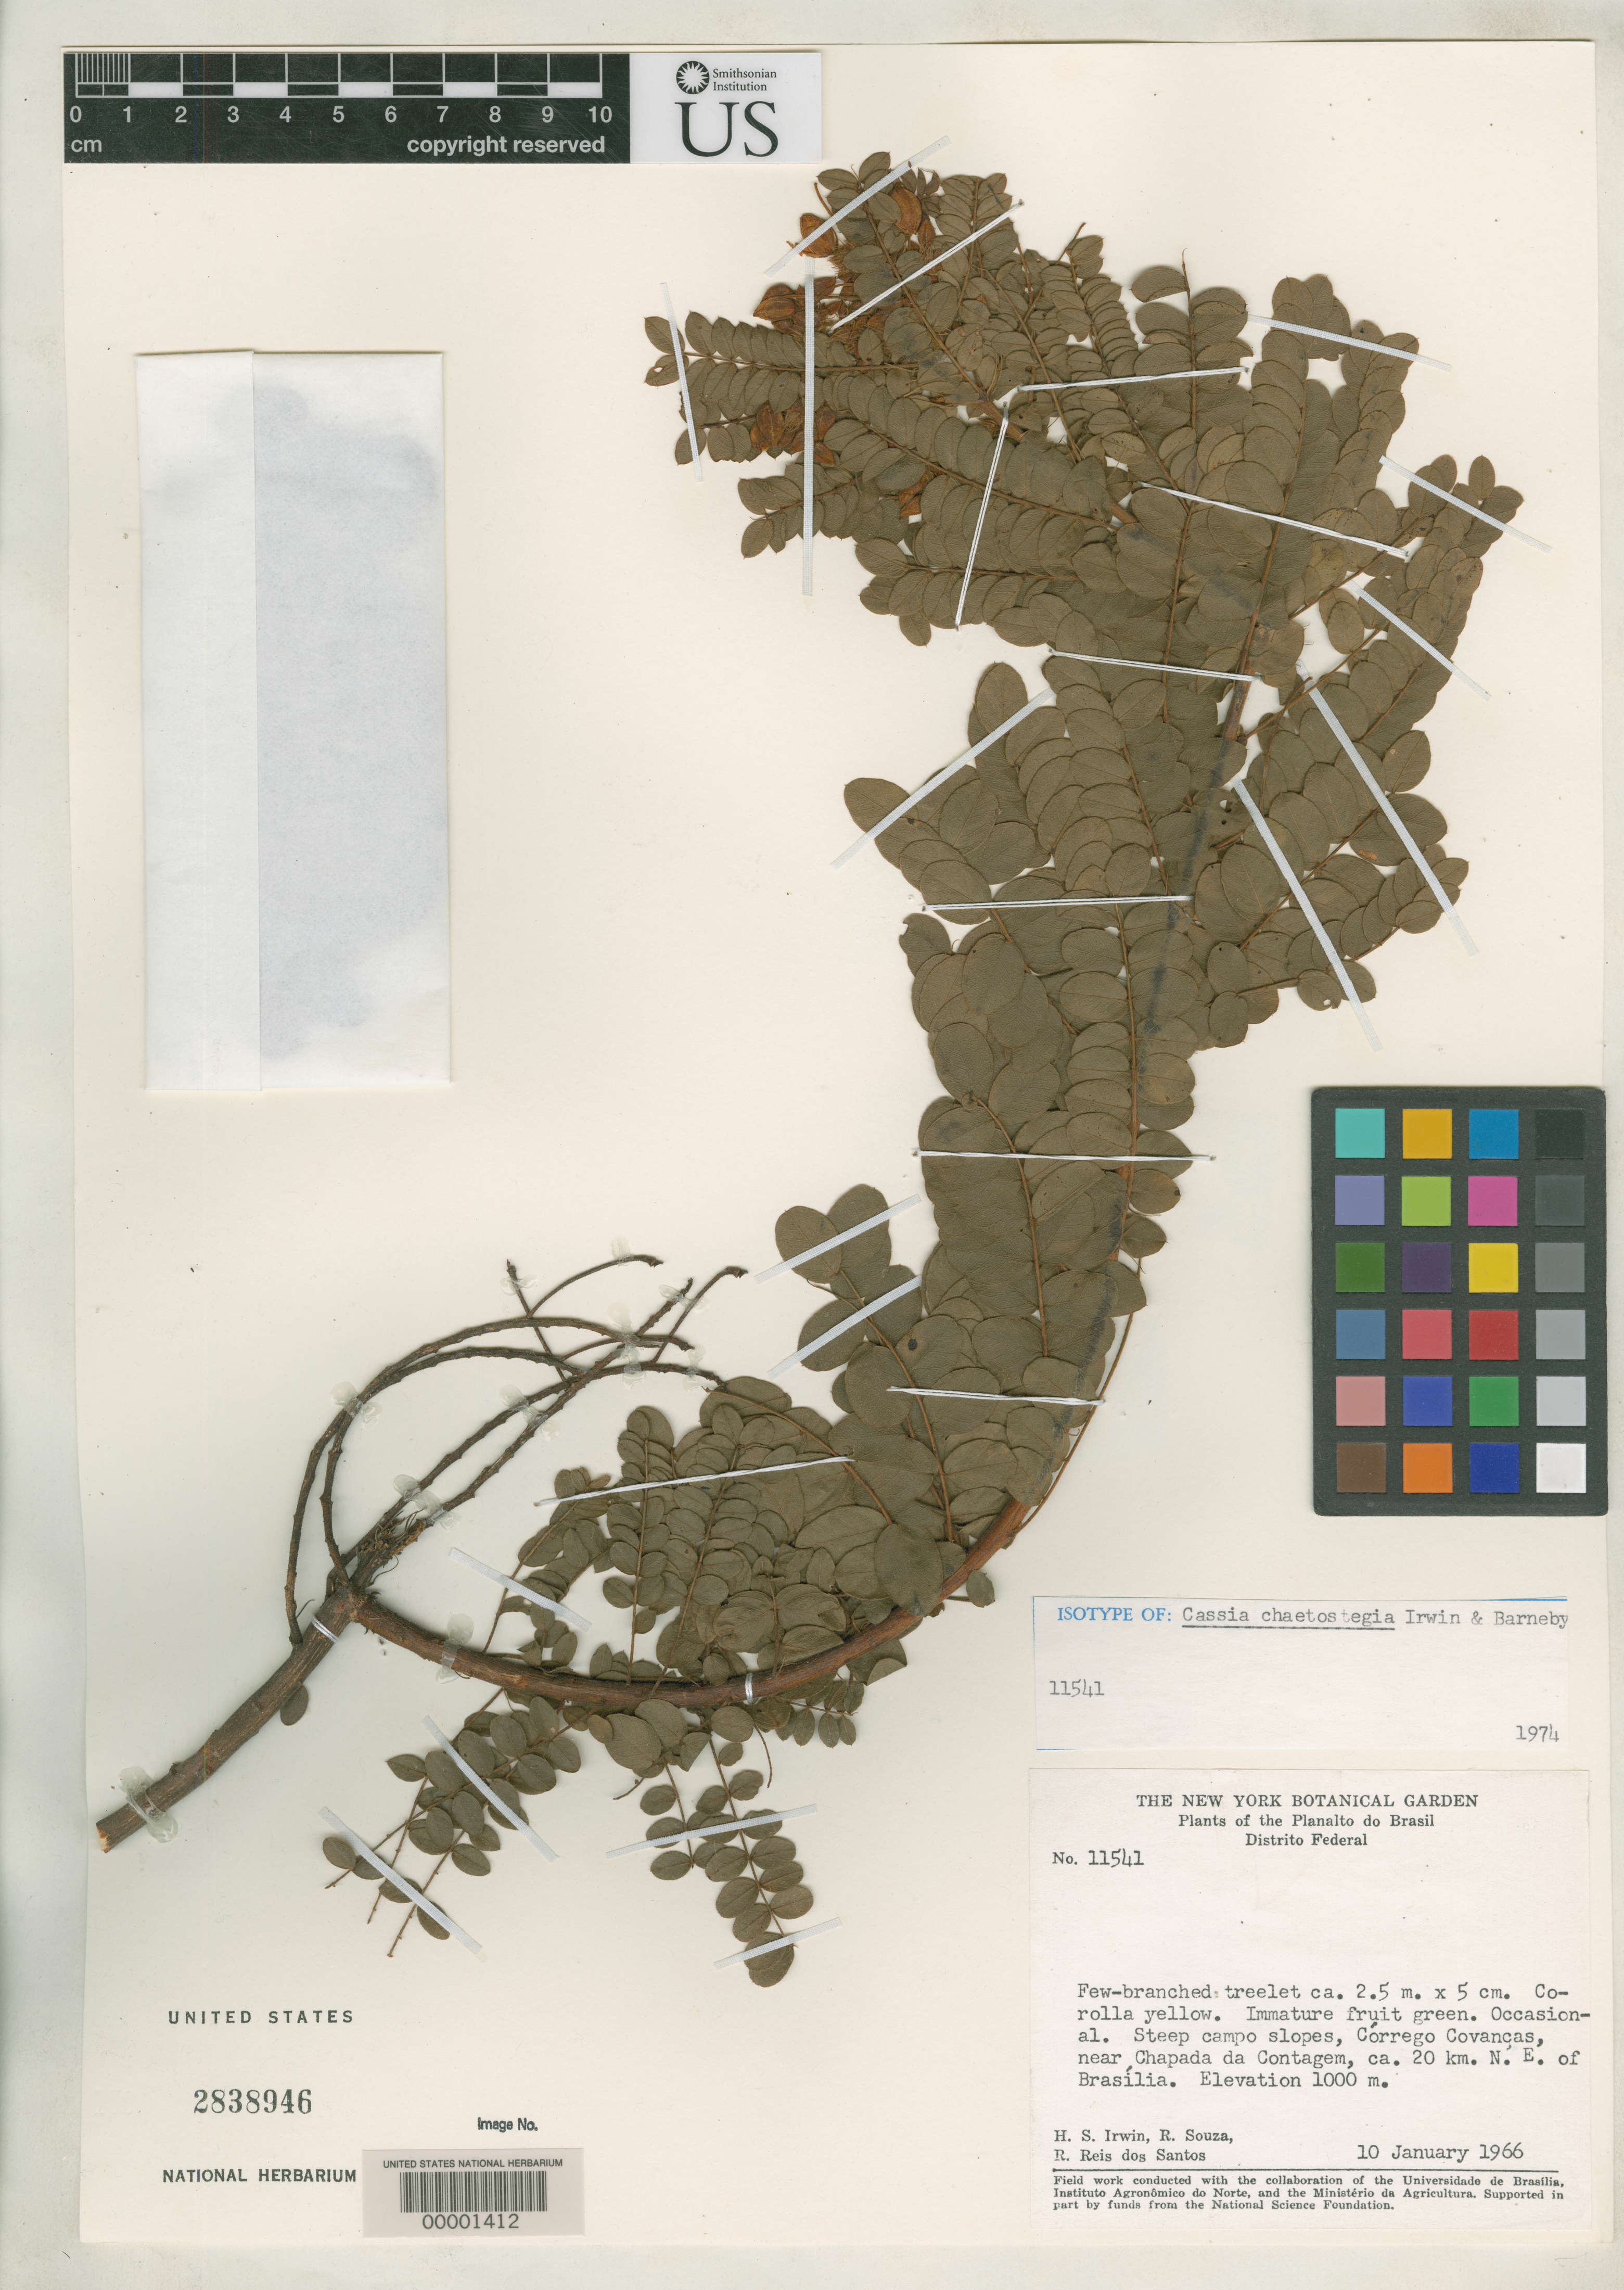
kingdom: Plantae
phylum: Tracheophyta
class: Magnoliopsida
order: Fabales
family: Fabaceae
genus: Cassia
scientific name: Cassia chaetostegia var. chaetostegia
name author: H.S. Irwin & Barneby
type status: Isotype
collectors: H. Irwin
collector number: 11541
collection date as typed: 10 Jan 1966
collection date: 1966-01-10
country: Brazil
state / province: Distrito Federal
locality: Corrego Covancas, NE of Brasilia.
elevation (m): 1000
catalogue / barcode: US 2838946